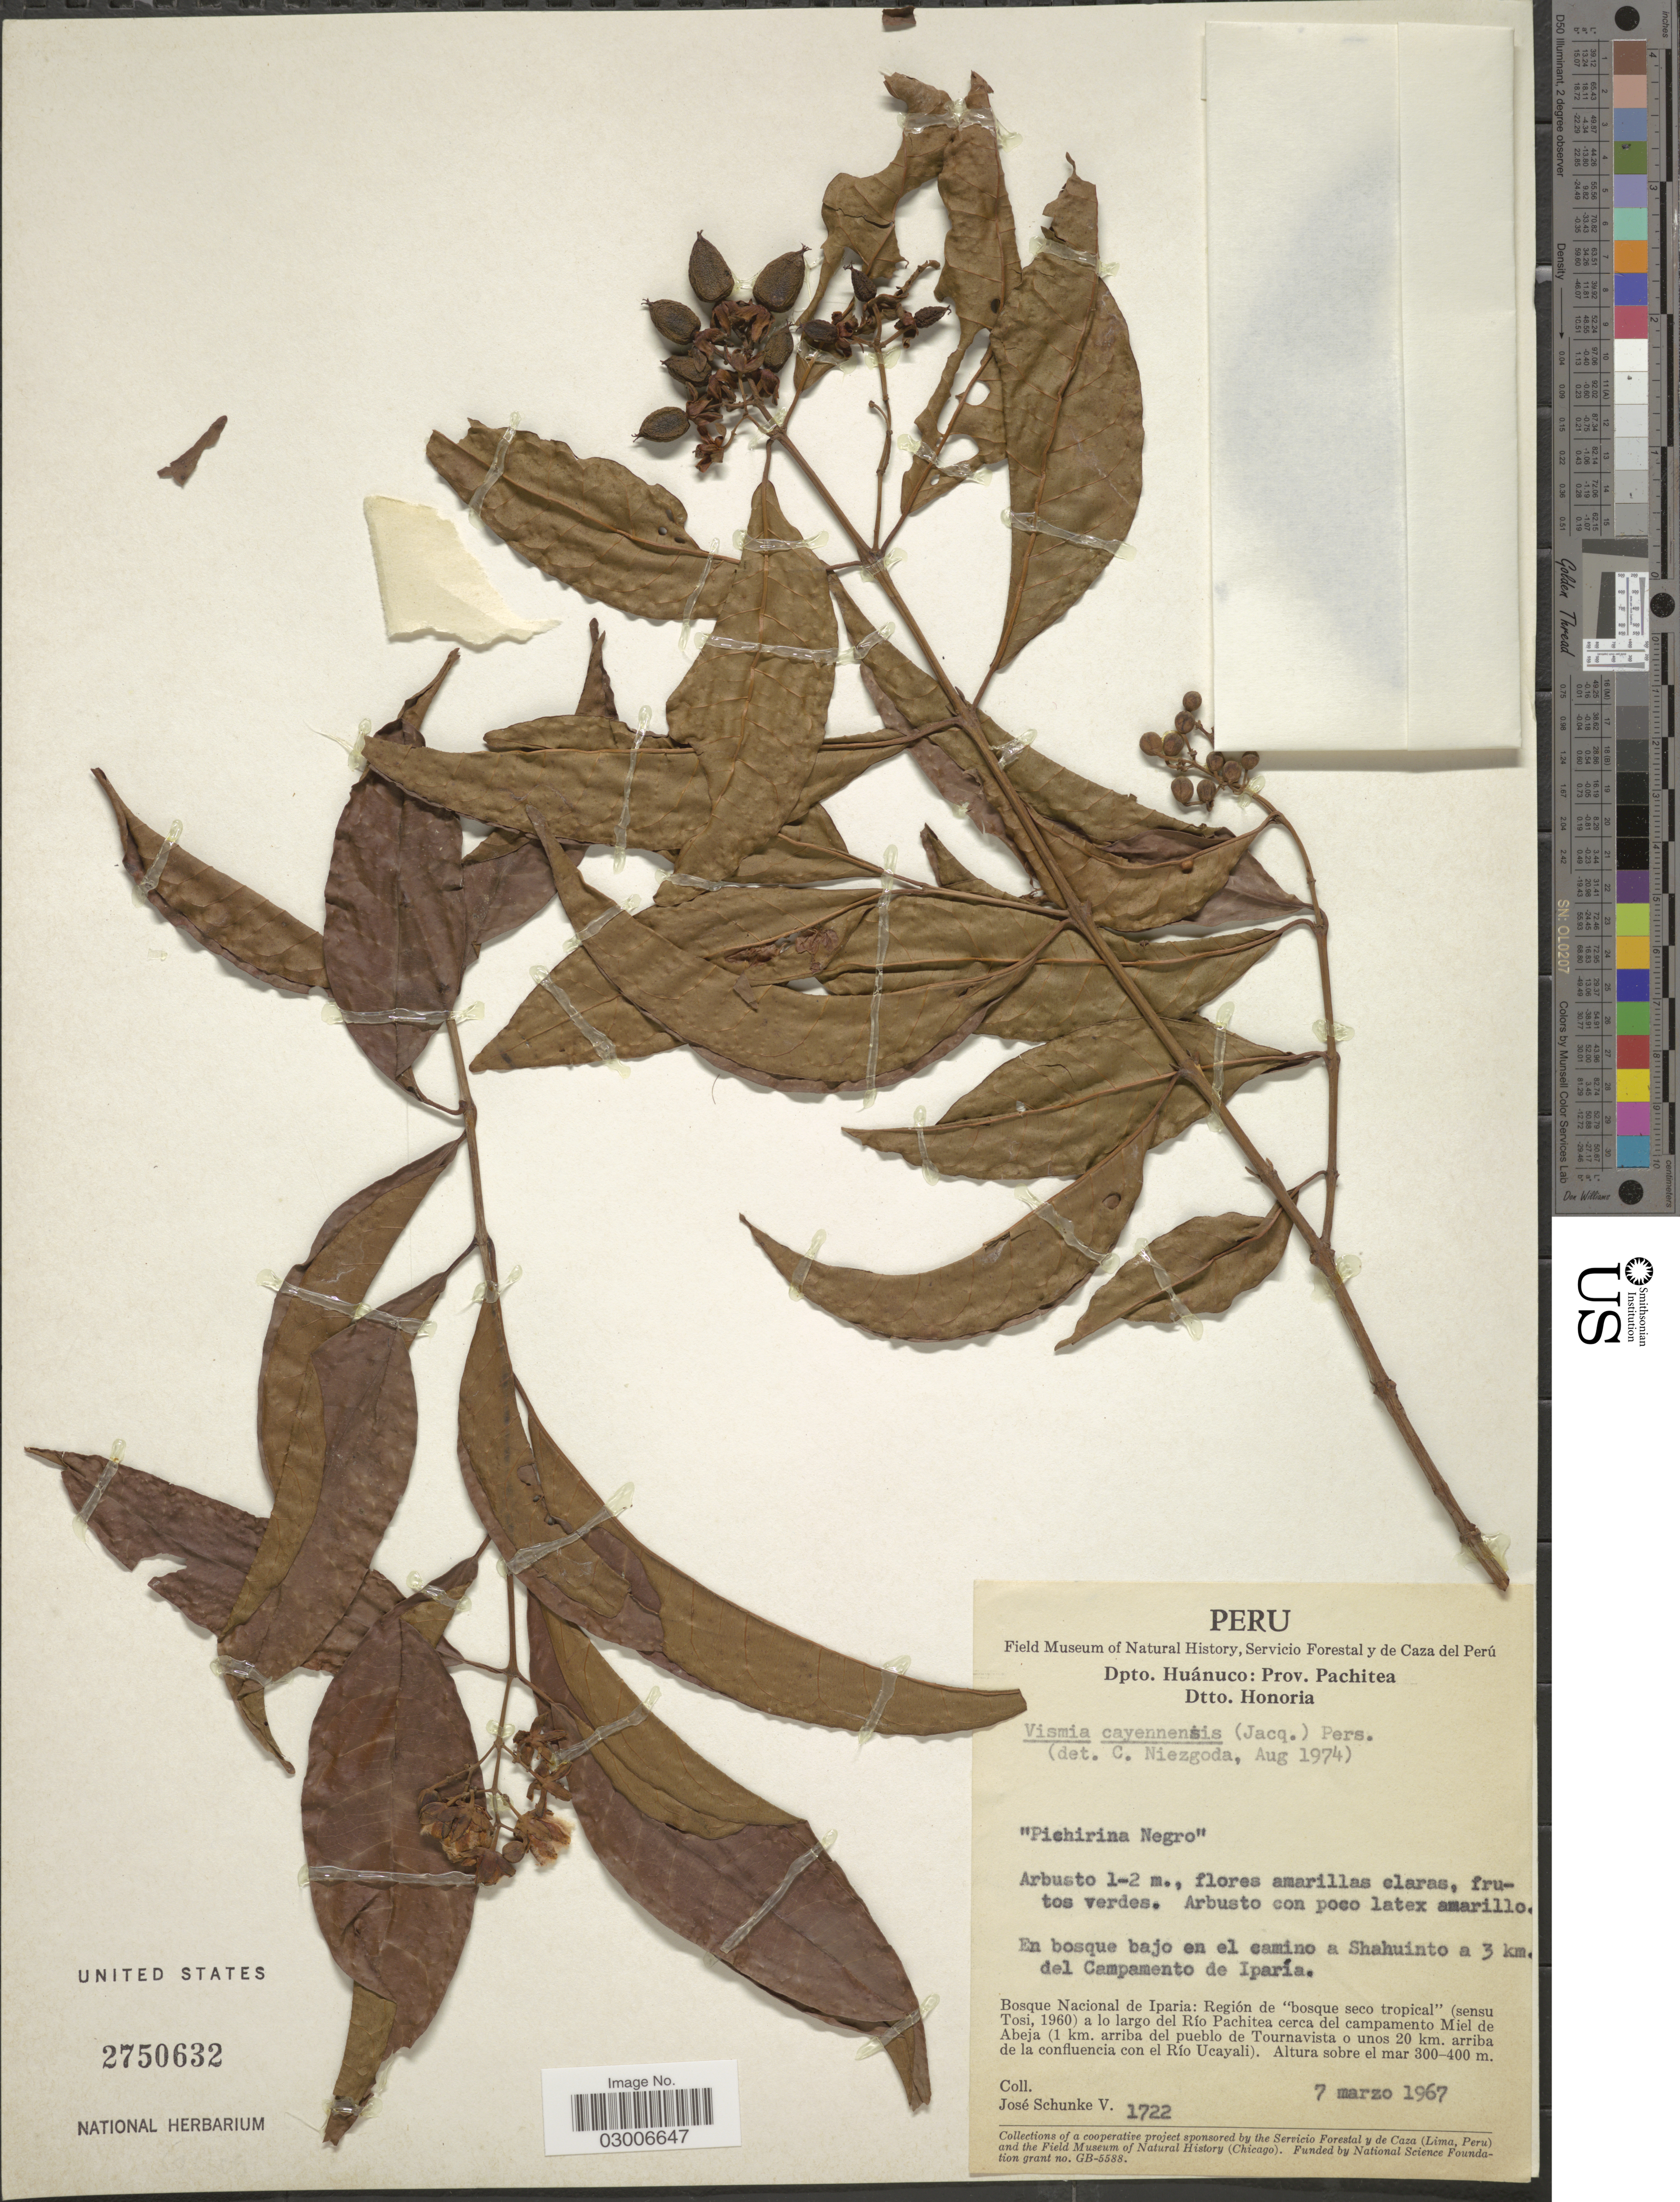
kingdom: Plantae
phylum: Tracheophyta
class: Magnoliopsida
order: Malpighiales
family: Hypericaceae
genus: Vismia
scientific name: Vismia cayennensis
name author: (Jacq.) Pers.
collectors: J. Schunke Vigo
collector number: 1722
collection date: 1967-03-07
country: Peru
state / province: Huánuco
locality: Dpto. Huánuco: Prov. Pachitea, Dtto. Honoria, En bosque bajo en el camino a Shahuinto a 3 km del Campamento de Iparía, Bosque Nacional de Iparia: Región de "bosque seco tropical" (sensu Tosi, 1960) a lo largo del Río Pachitea cerca del campamento Miel de Abeja (1 km. arriba del pueblo de Tournavista o unos 20 km. arriba de la confluencia con el Río Ucayali).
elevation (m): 300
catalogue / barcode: US 2750632